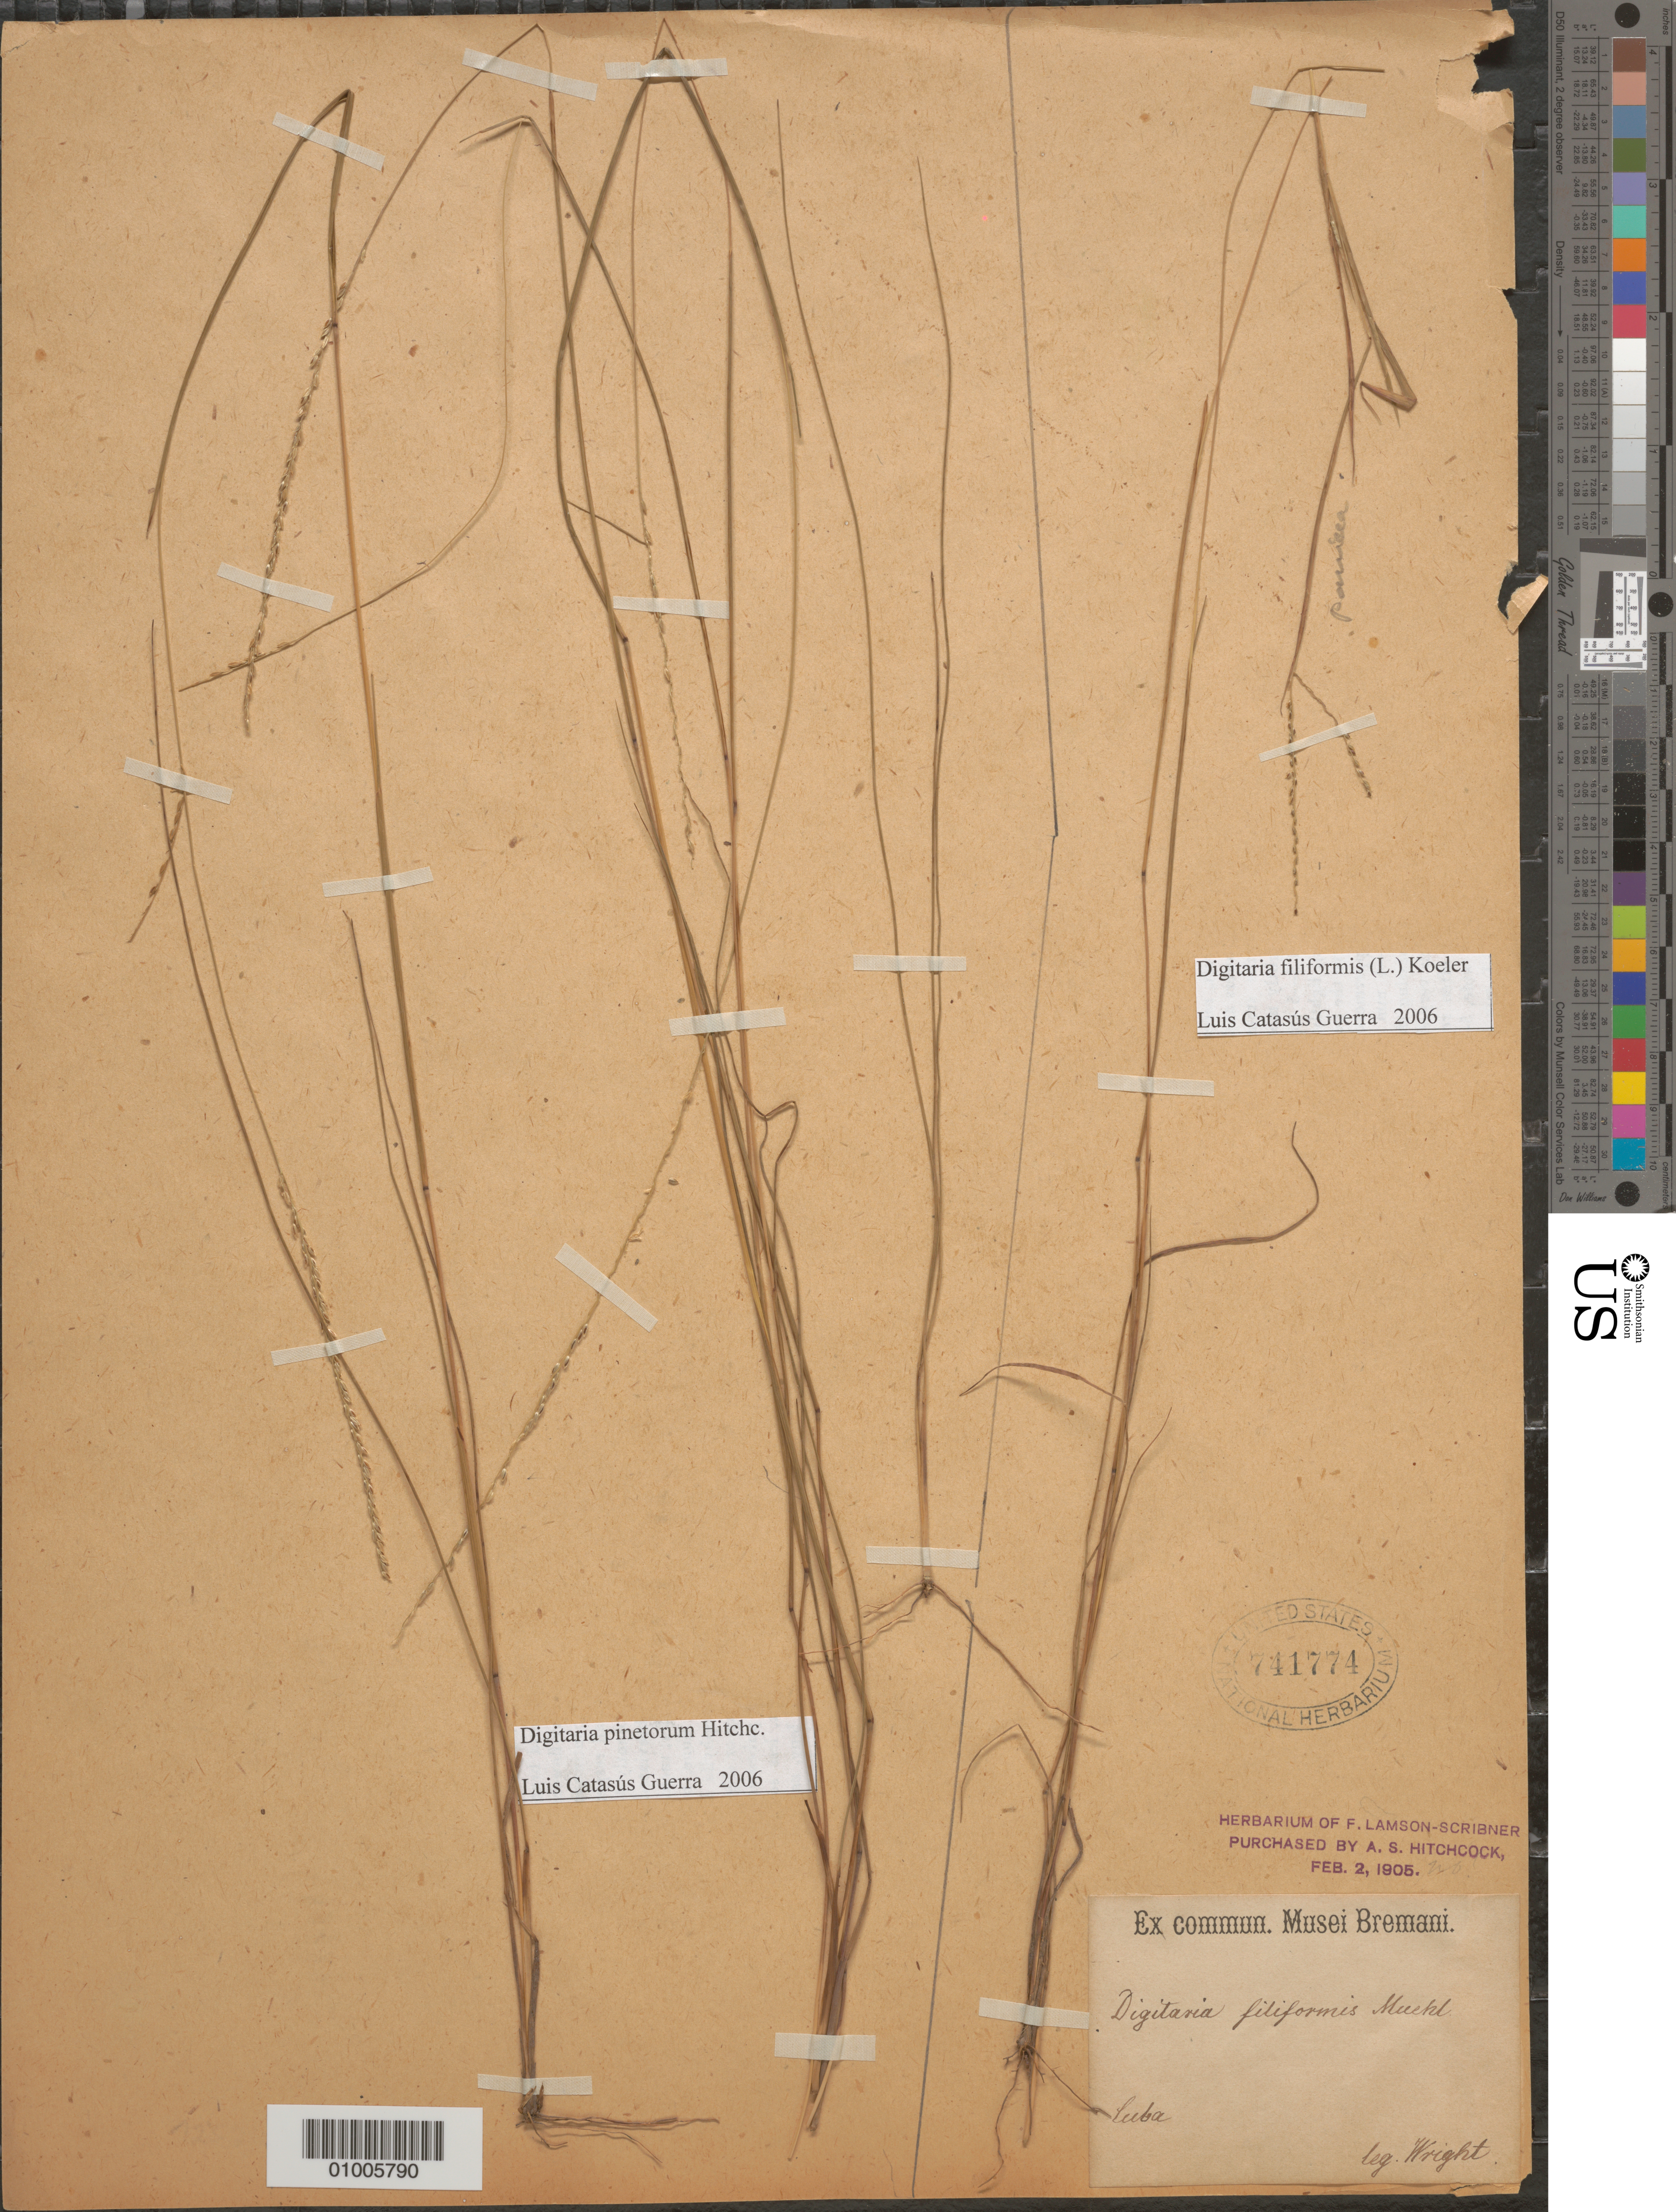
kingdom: Plantae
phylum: Tracheophyta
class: Liliopsida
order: Poales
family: Poaceae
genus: Digitaria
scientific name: Digitaria pinetorum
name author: Hitchc.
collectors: C. Wright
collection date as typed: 1800 to 1899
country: Cuba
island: Cuba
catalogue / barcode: US 741774